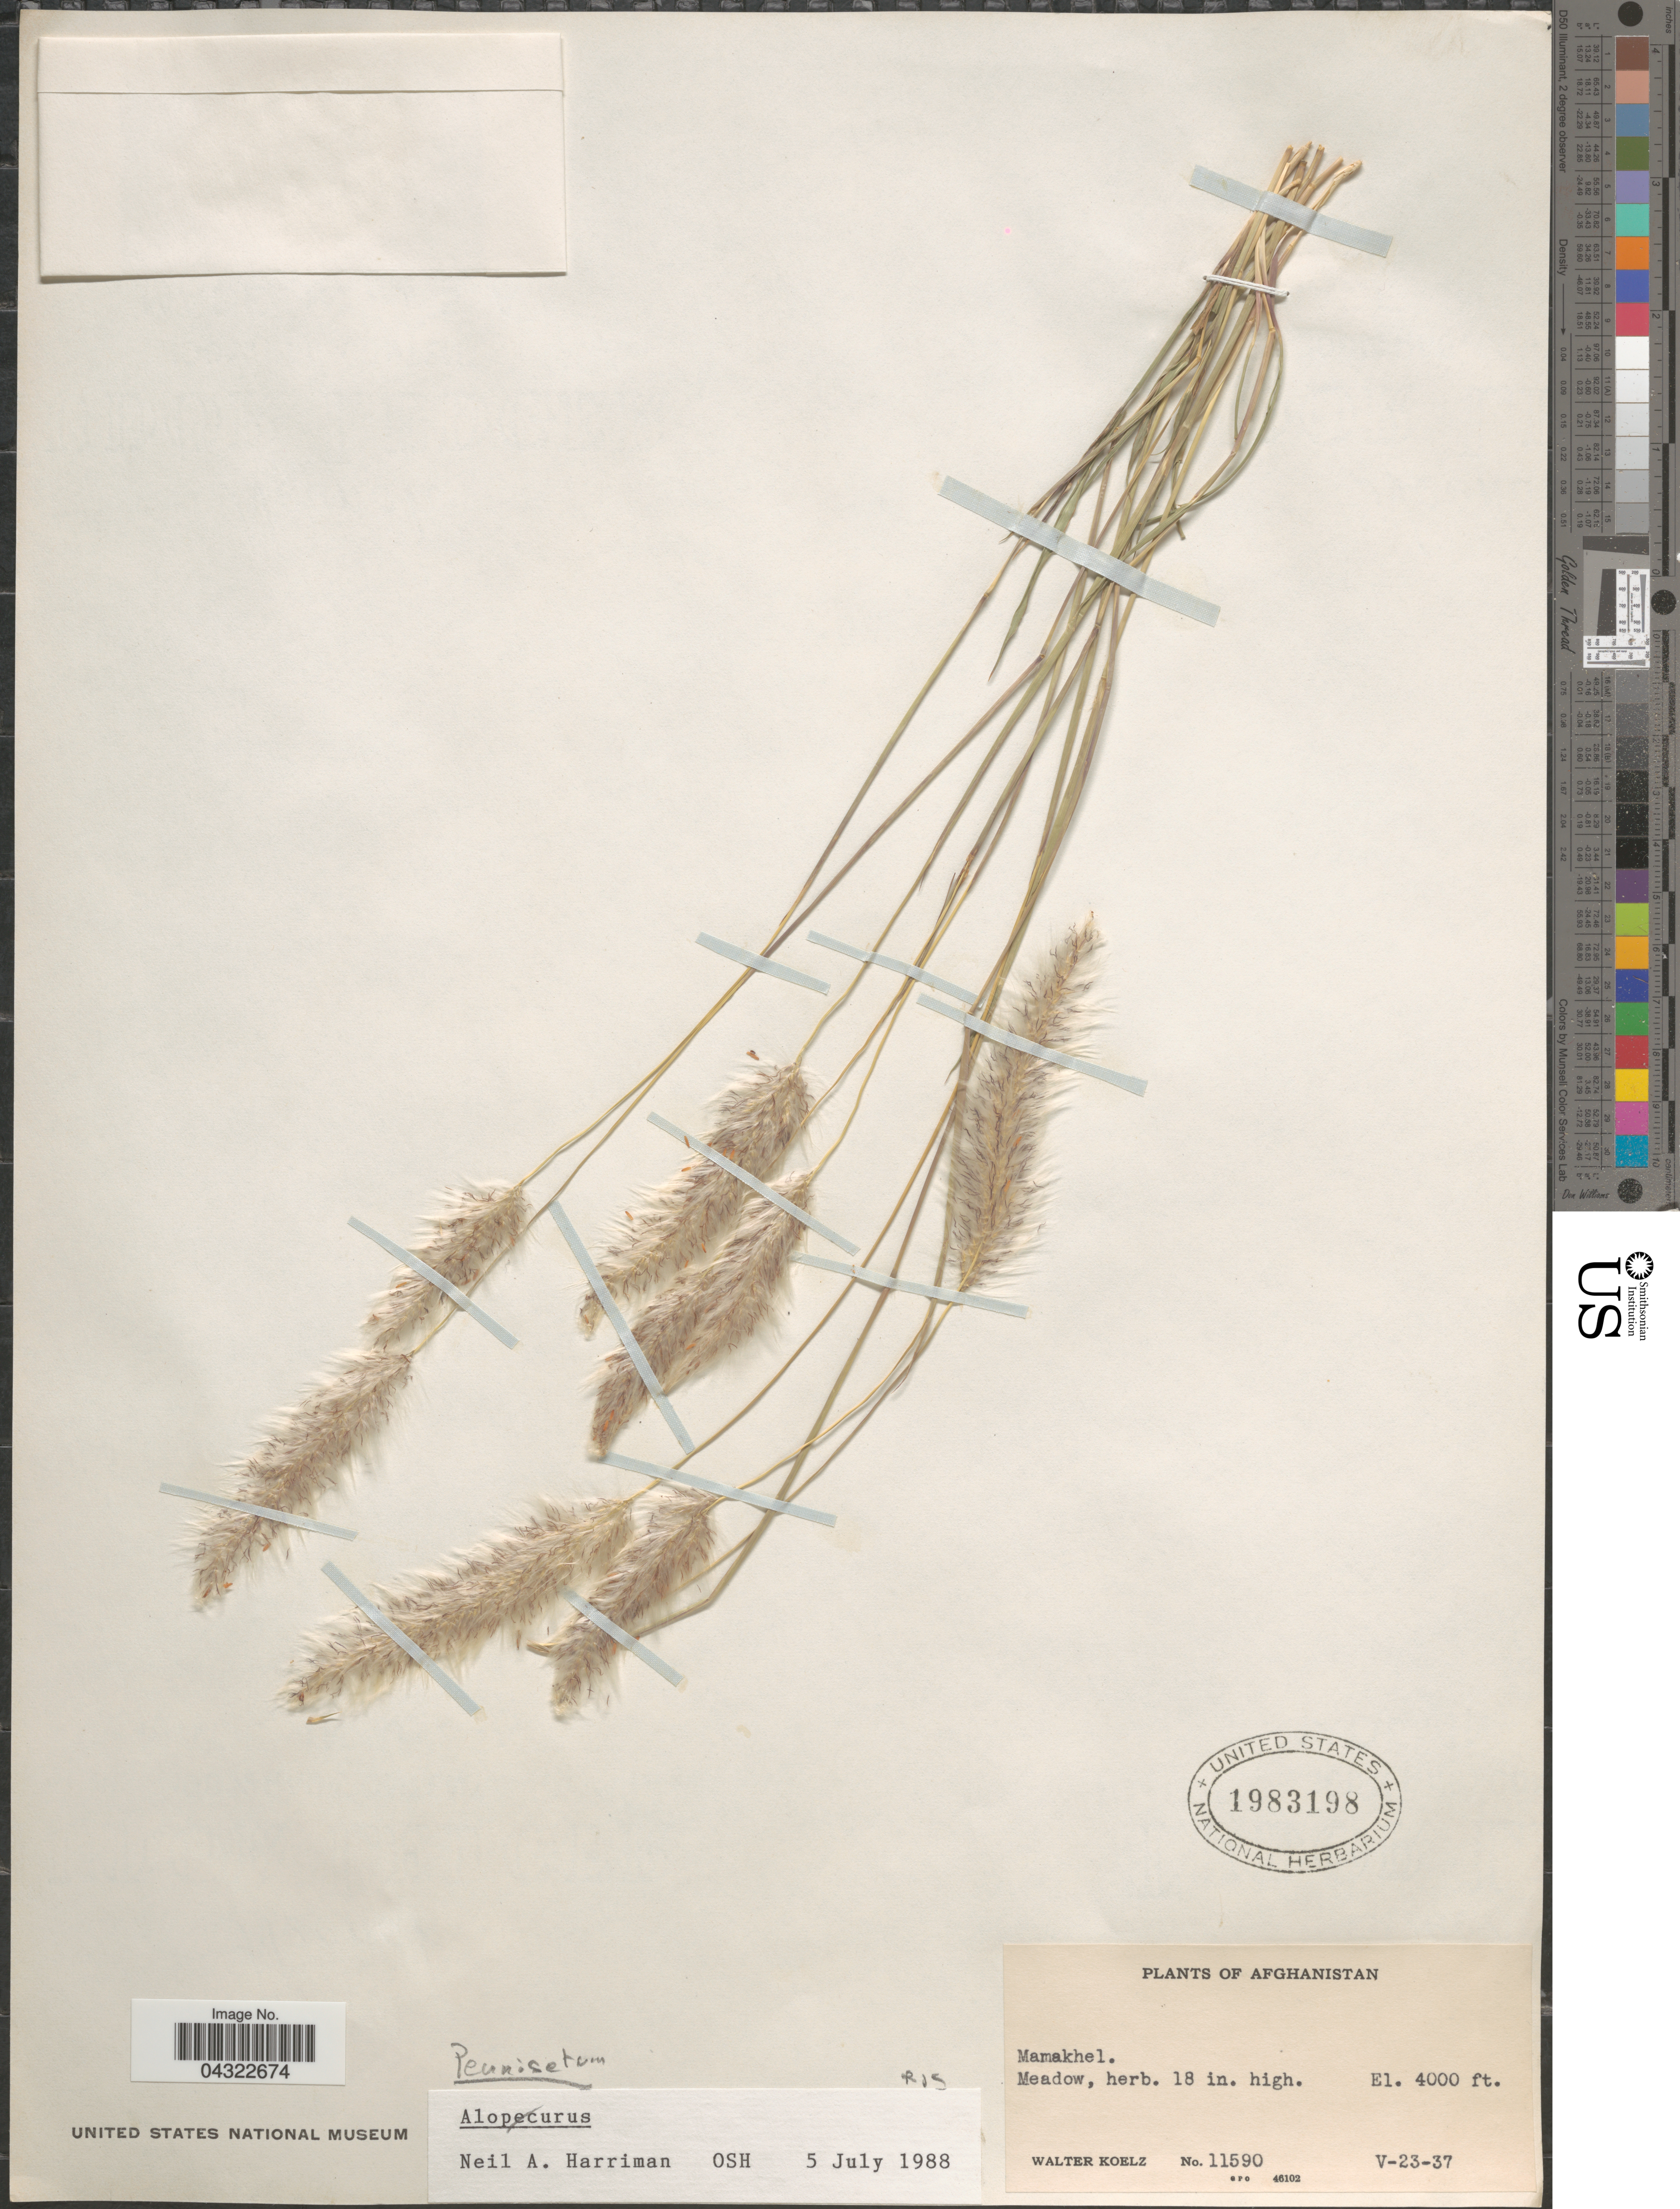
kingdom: Plantae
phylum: Tracheophyta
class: Liliopsida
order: Poales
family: Poaceae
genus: Cenchrus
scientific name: Cenchrus sp.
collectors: W. N. Koelz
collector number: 11590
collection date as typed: Transcribed d/m/y: 23/5/37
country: Afghanistan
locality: Mamakhel.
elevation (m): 1219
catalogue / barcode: US 1983198